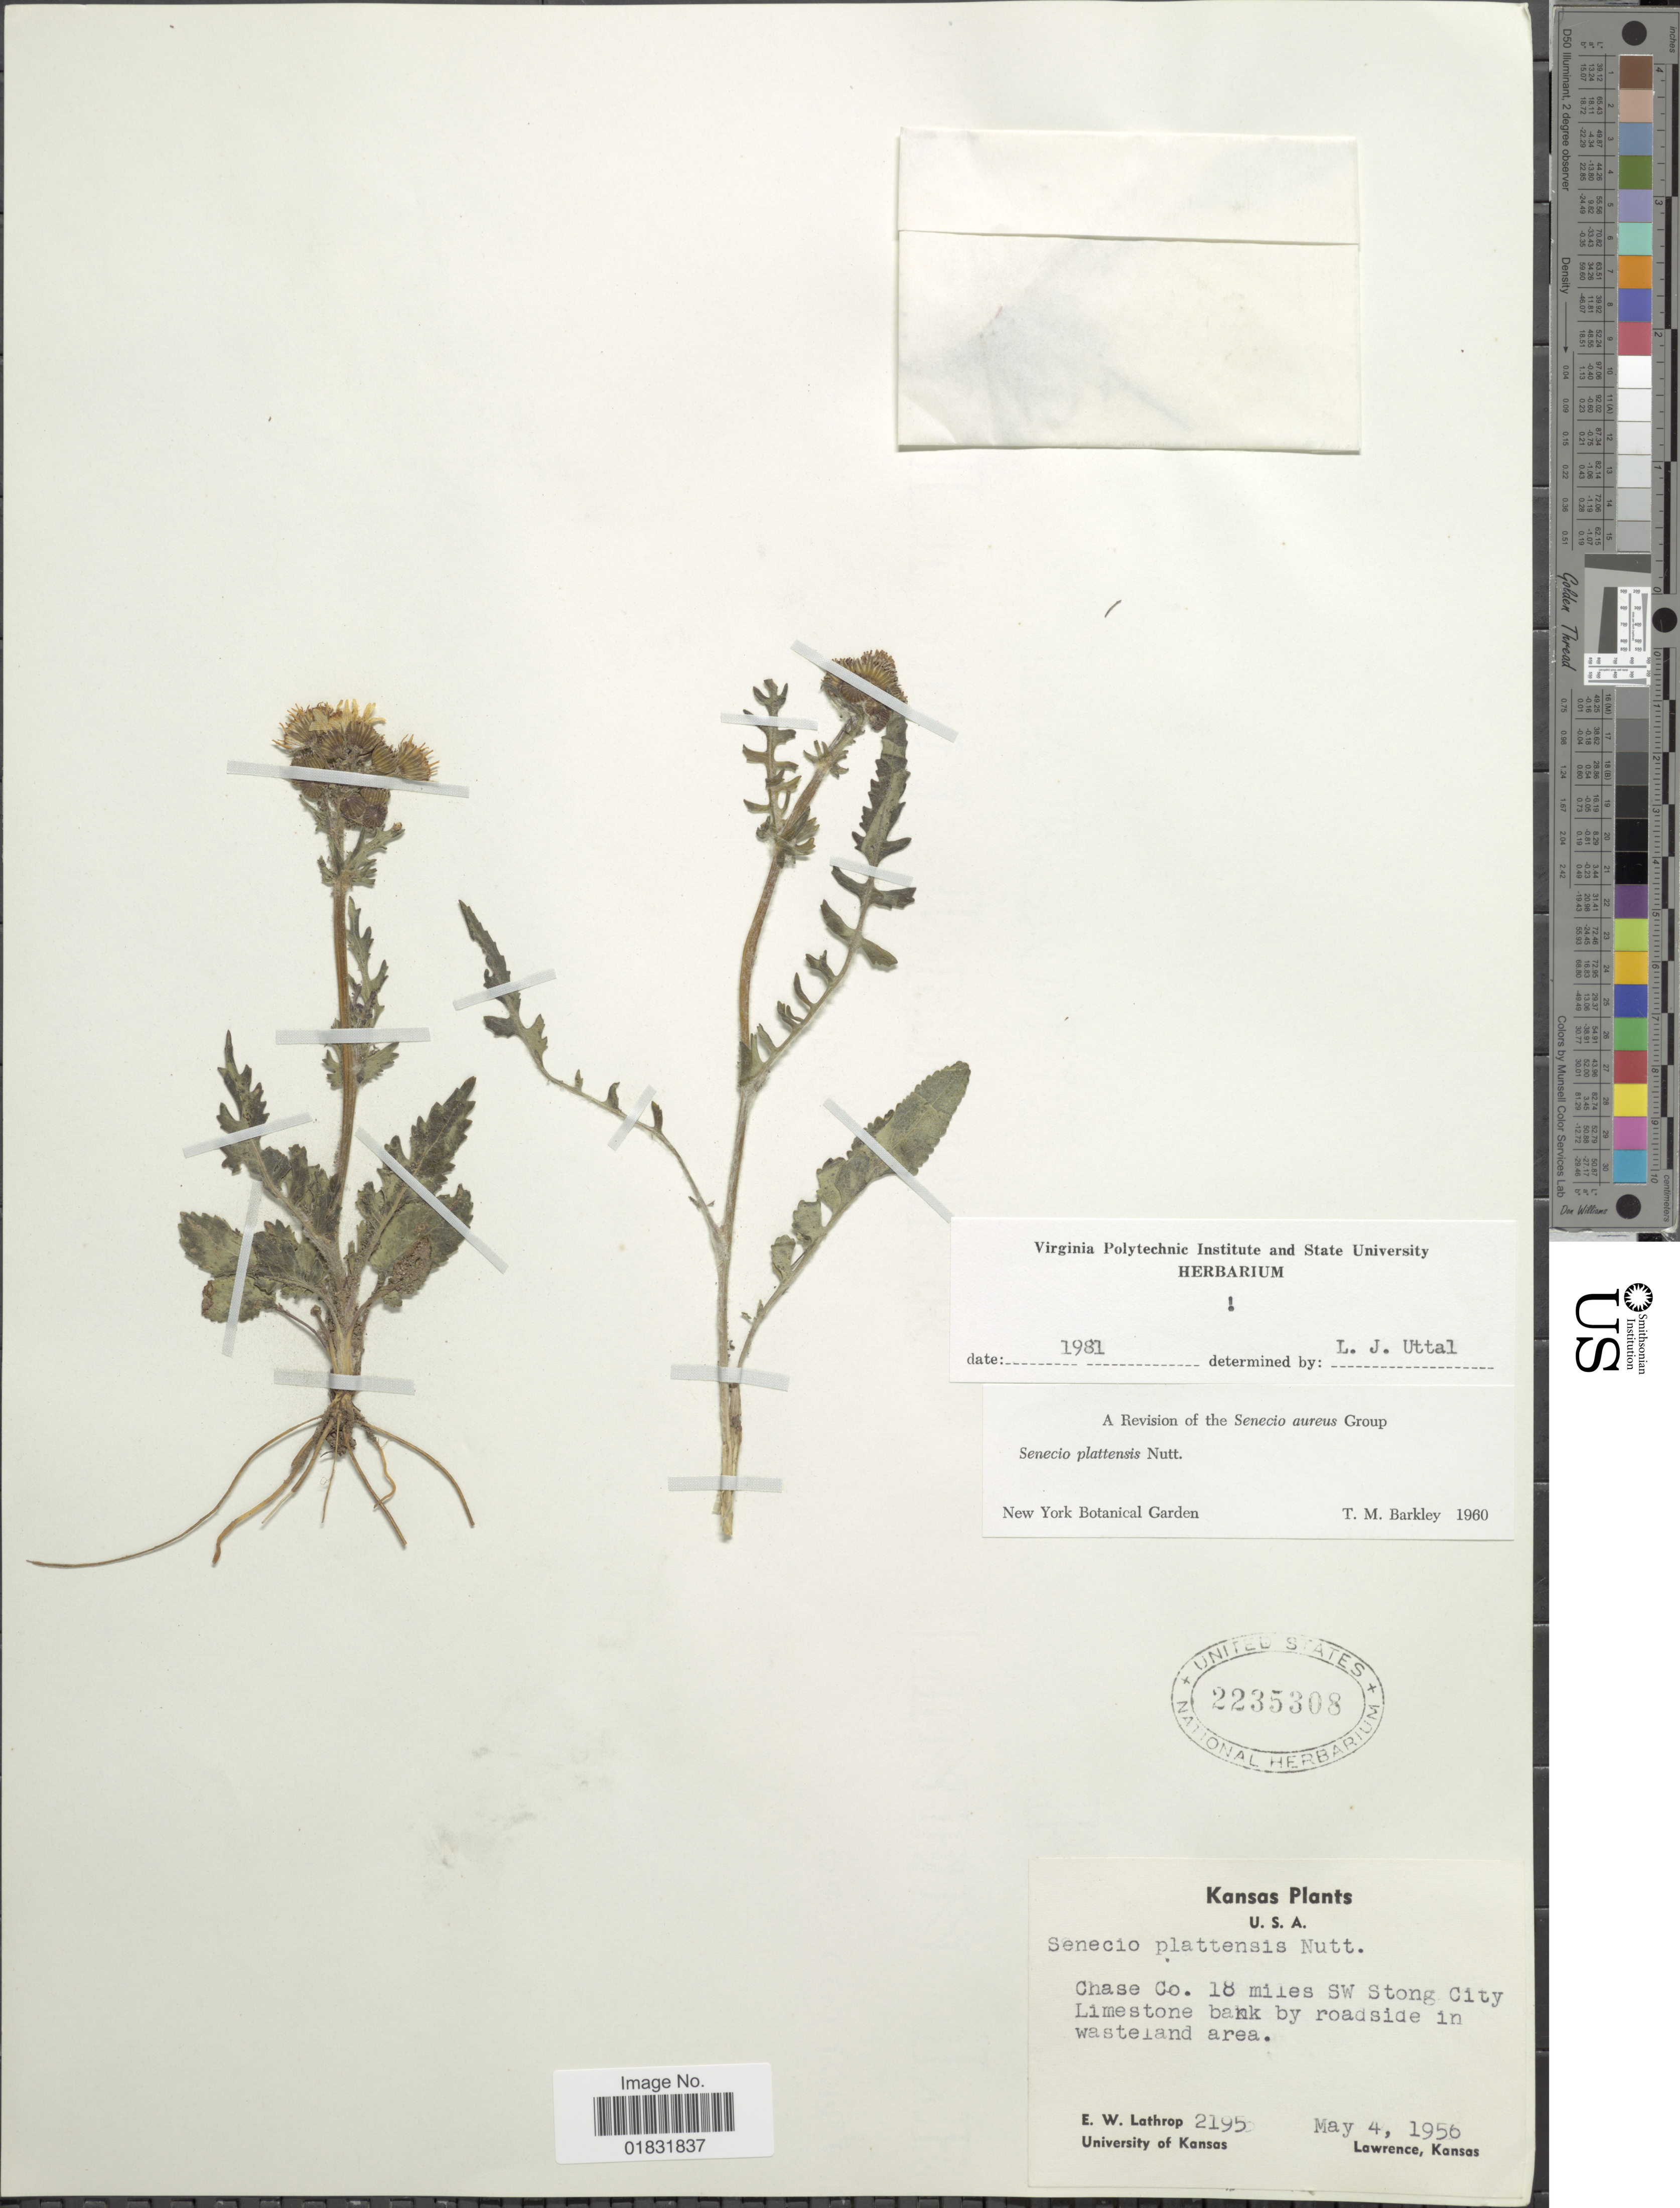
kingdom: Plantae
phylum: Tracheophyta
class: Magnoliopsida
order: Asterales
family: Asteraceae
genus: Packera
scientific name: Packera plattensis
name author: W.A. Weber & Á. Löve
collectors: E. W. Lathrop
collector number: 2195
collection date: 1956-05-04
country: United States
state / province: Kansas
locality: Chase Co. 18 miles SW Strong City. Limestone bank by roadside in wasteland area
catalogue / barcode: US 2235308